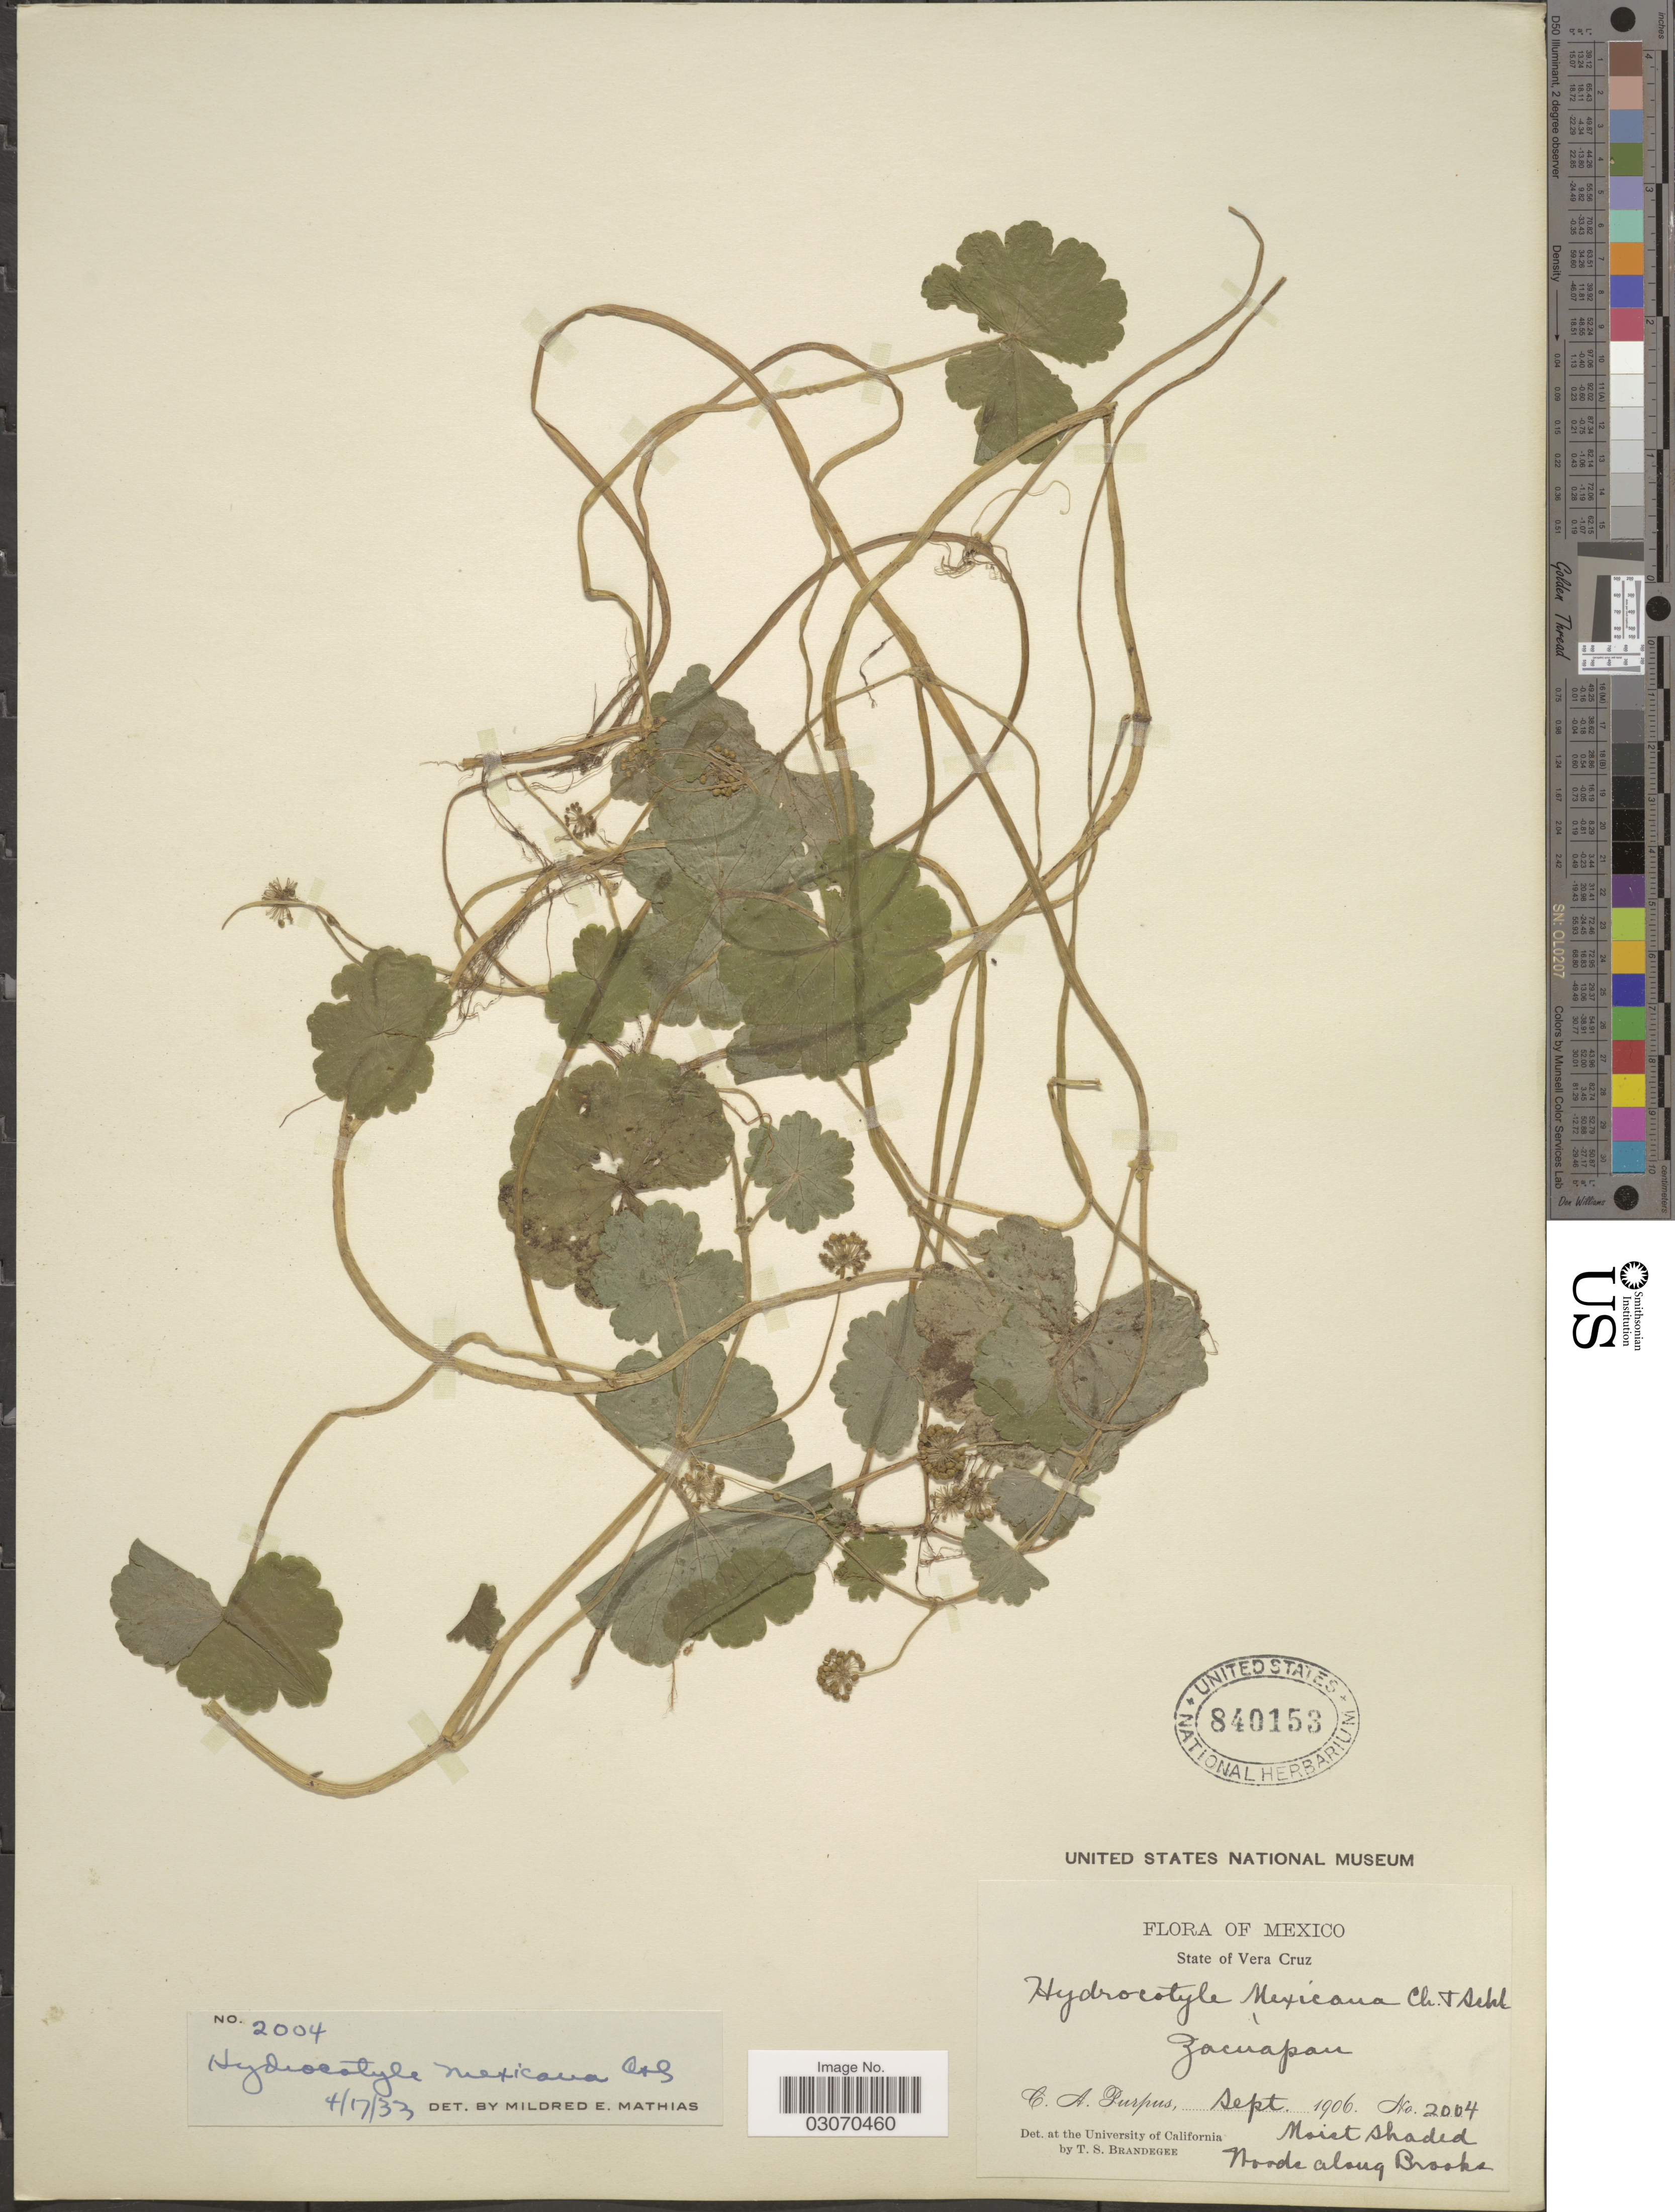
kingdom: Plantae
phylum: Tracheophyta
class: Magnoliopsida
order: Apiales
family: Araliaceae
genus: Hydrocotyle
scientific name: Hydrocotyle mexicana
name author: Schltdl. & Cham.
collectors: C. A. Purpus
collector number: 2004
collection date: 1906-09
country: Mexico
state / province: Veracruz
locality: State of Vera Cruz, Zacuapan,Moist shaded Woods along Brooks.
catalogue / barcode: US 840153